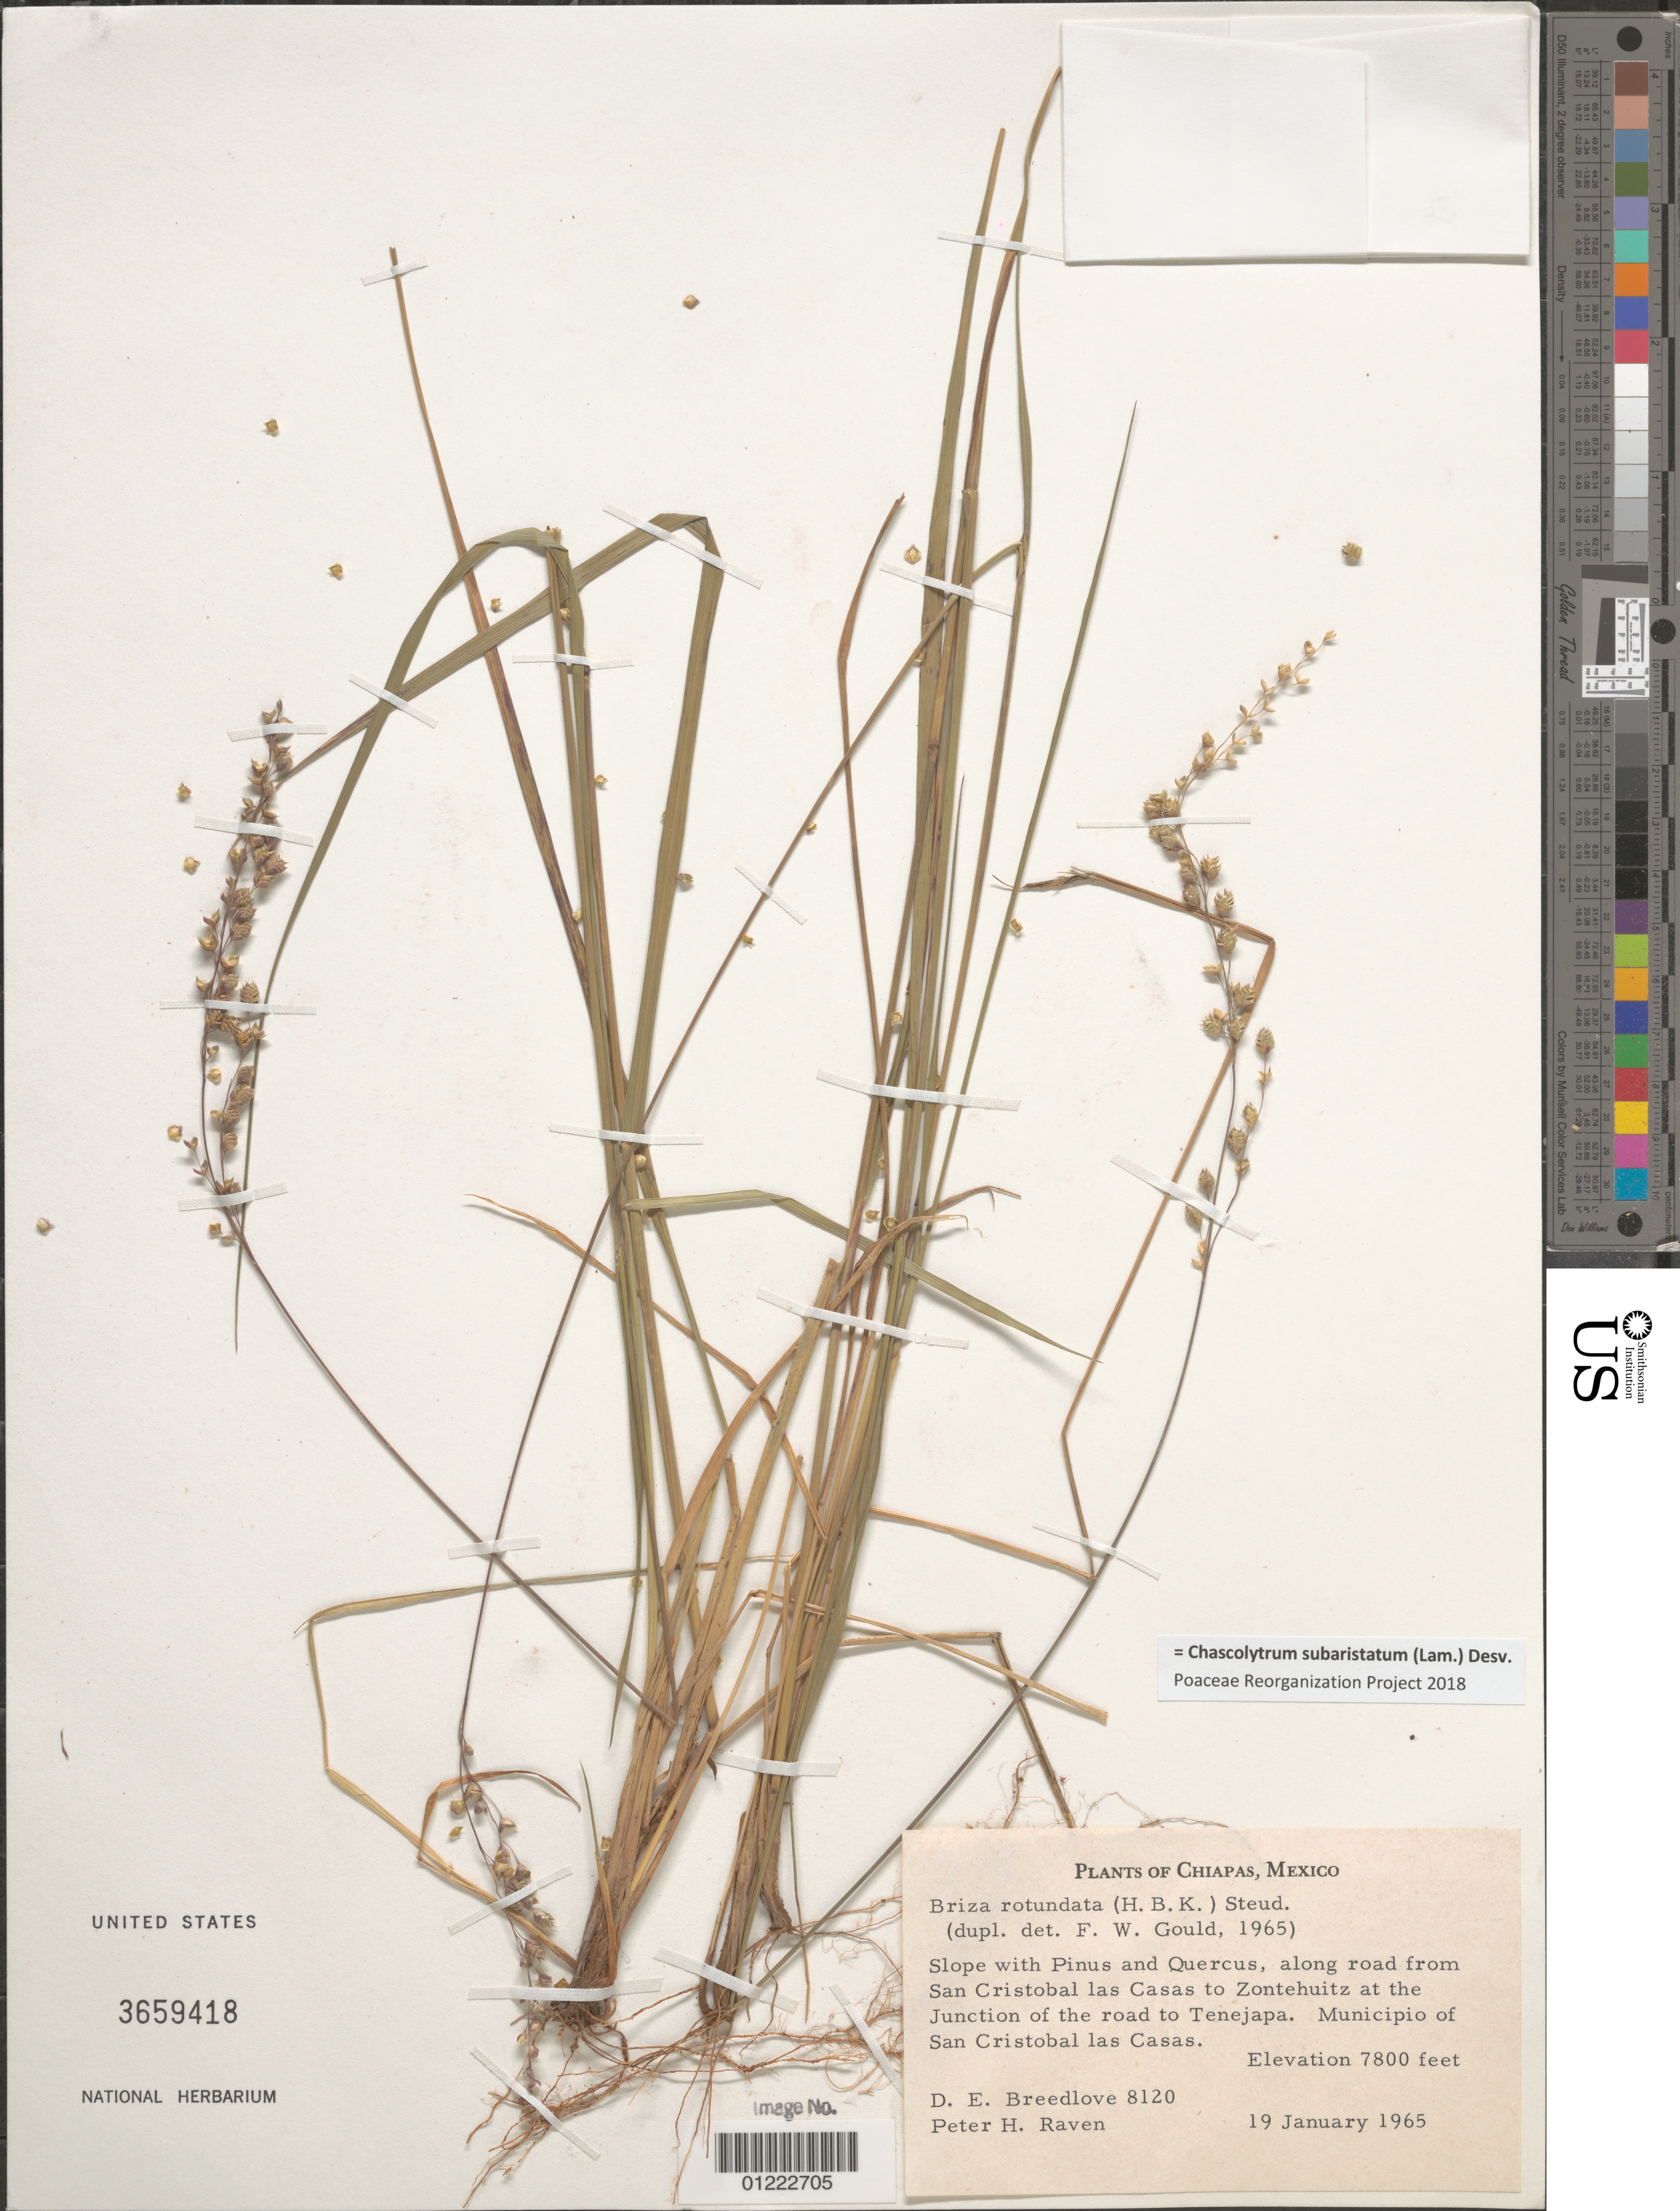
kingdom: Plantae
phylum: Tracheophyta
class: Liliopsida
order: Poales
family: Poaceae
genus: Chascolytrum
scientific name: Chascolytrum subaristatum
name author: (Lam.) Desv.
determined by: Poaceae Reorganization Project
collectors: D. E. Breedlove & P. H. Raven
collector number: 8120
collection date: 1965-01-19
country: Mexico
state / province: Chiapas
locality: along road from San Cristobal las Casas to Zontehuitz at the junction of the road to Tenejapa. Municipio of San Cristobal las Casas.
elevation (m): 2377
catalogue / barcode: US 3659418